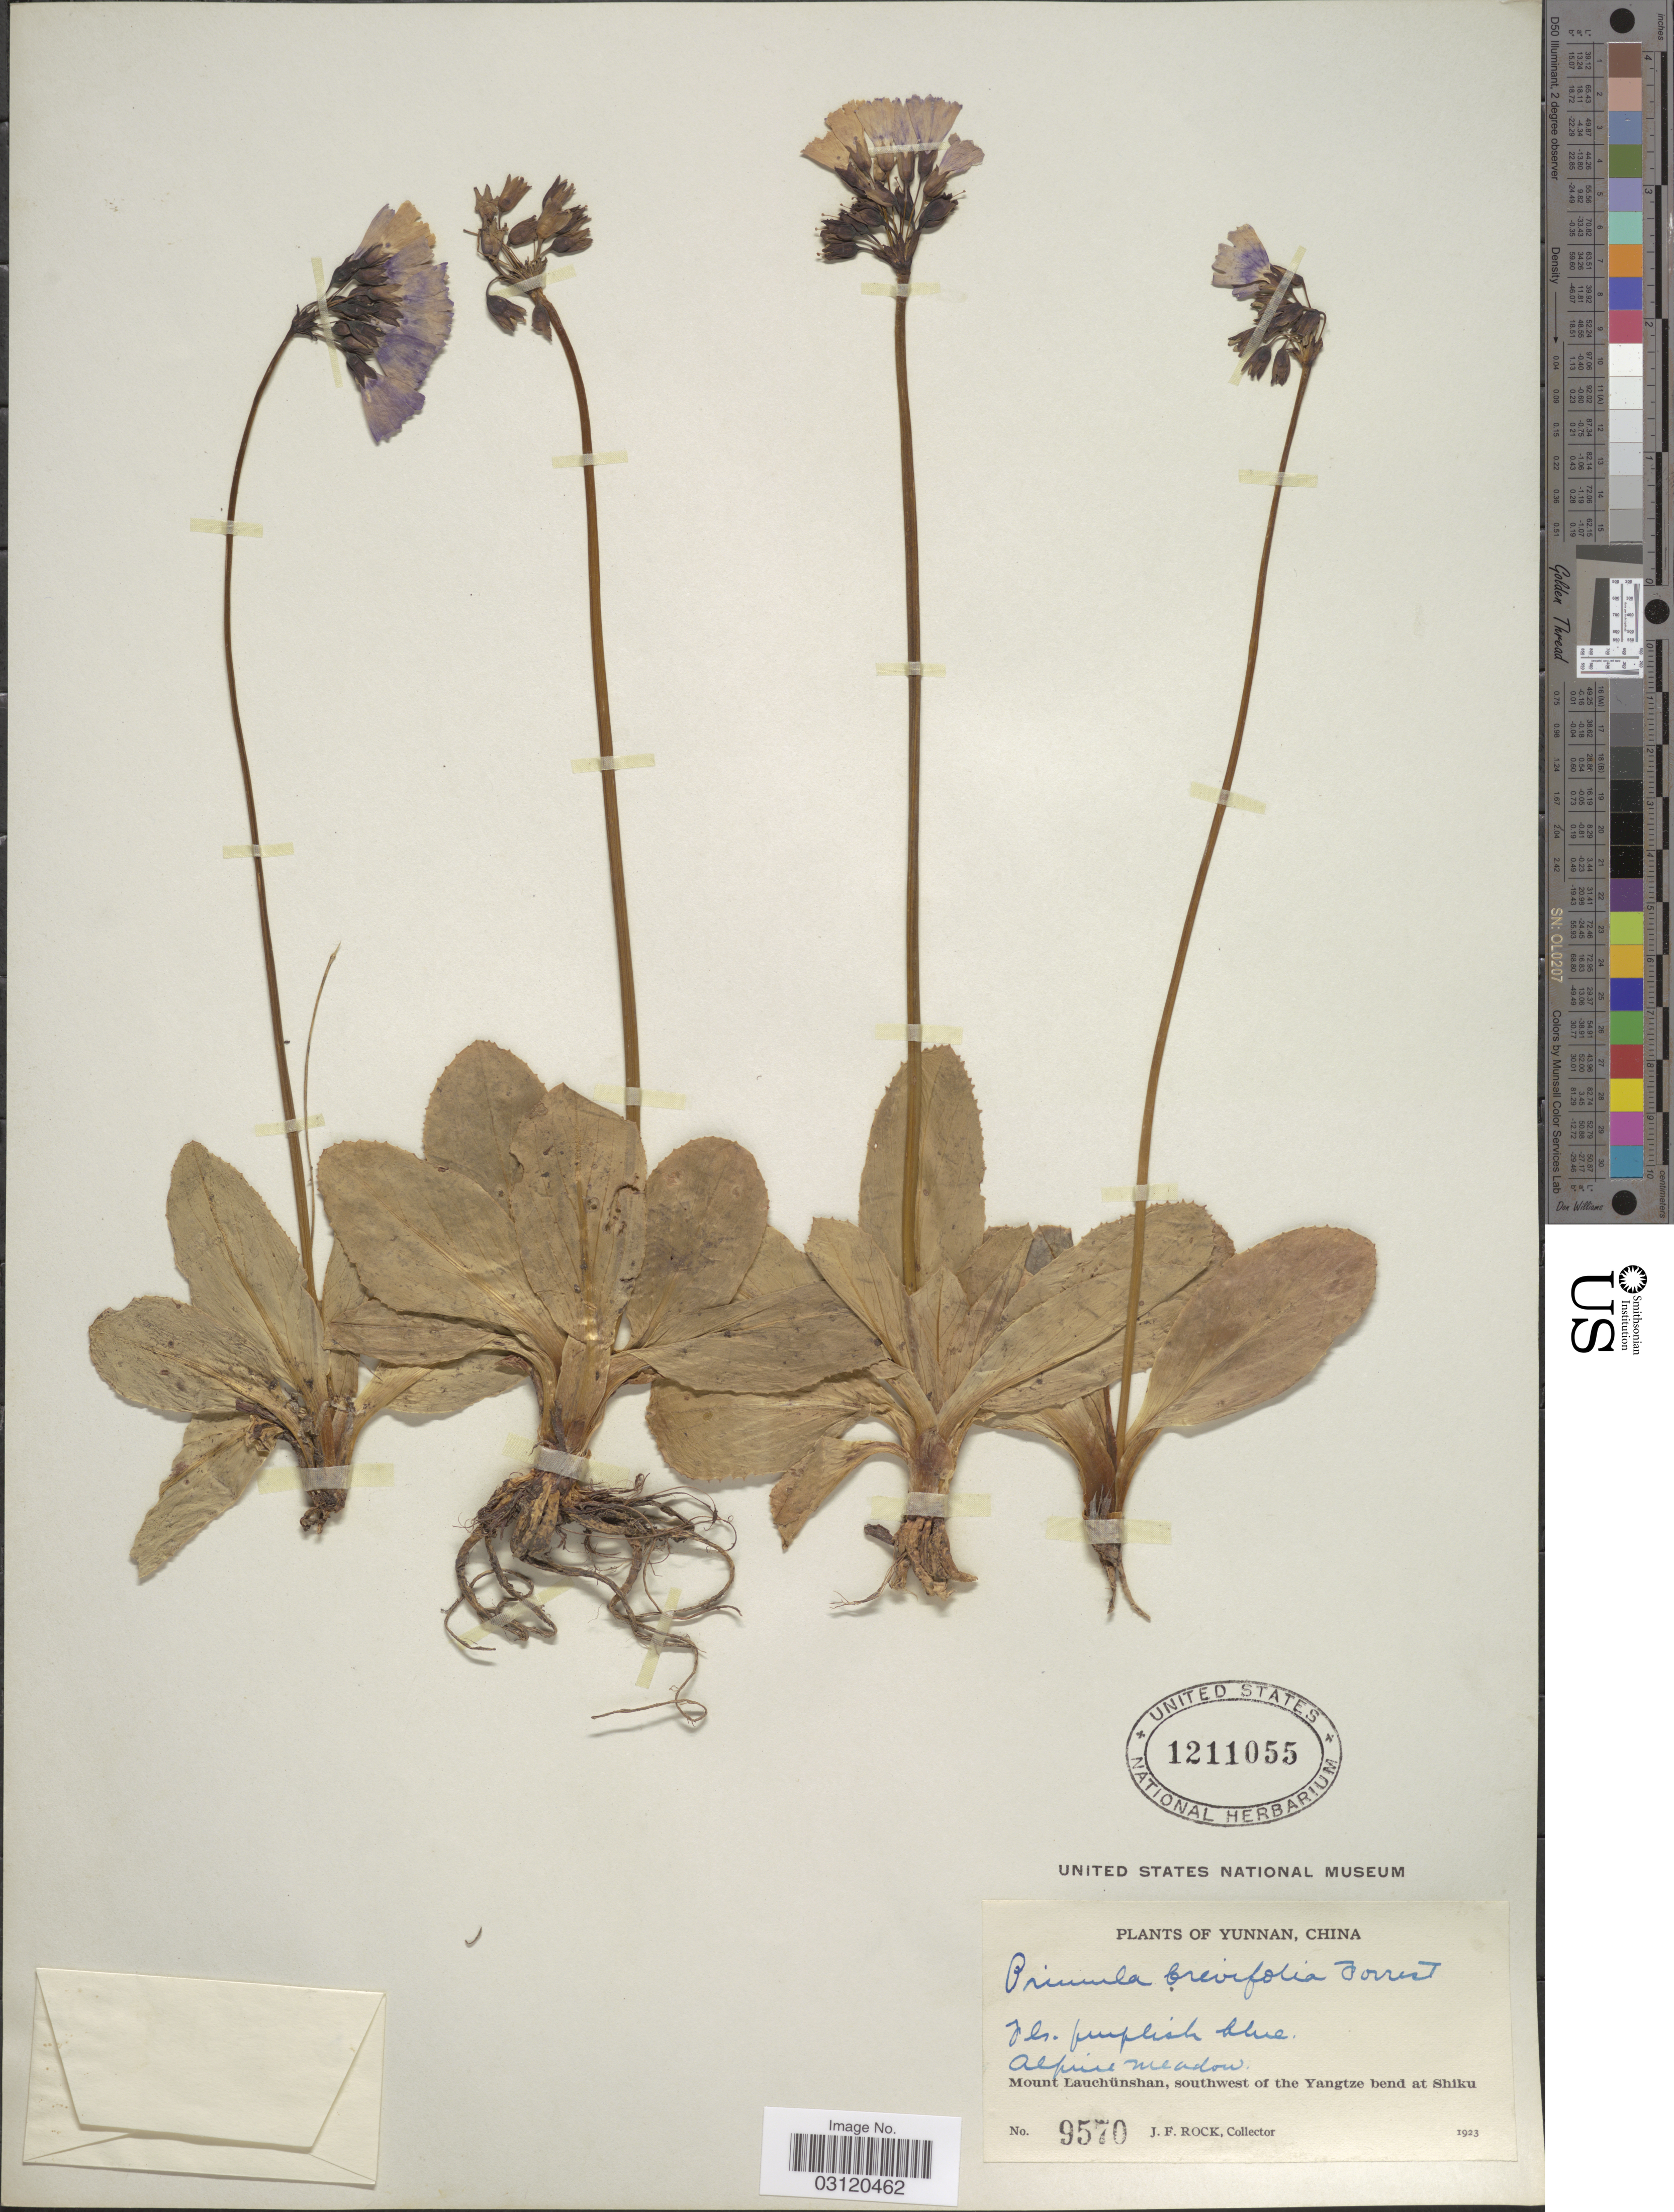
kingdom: Plantae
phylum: Tracheophyta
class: Magnoliopsida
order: Ericales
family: Primulaceae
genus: Primula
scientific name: Primula amethystina subsp. brevifolia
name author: (Forrest) W.W. Sm. & Forrest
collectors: J. Rock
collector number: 9570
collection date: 1923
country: China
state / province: Yunnan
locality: Mount Lauchünshan, southwest of the Yangtze bend at Shiku.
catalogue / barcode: US 1211055